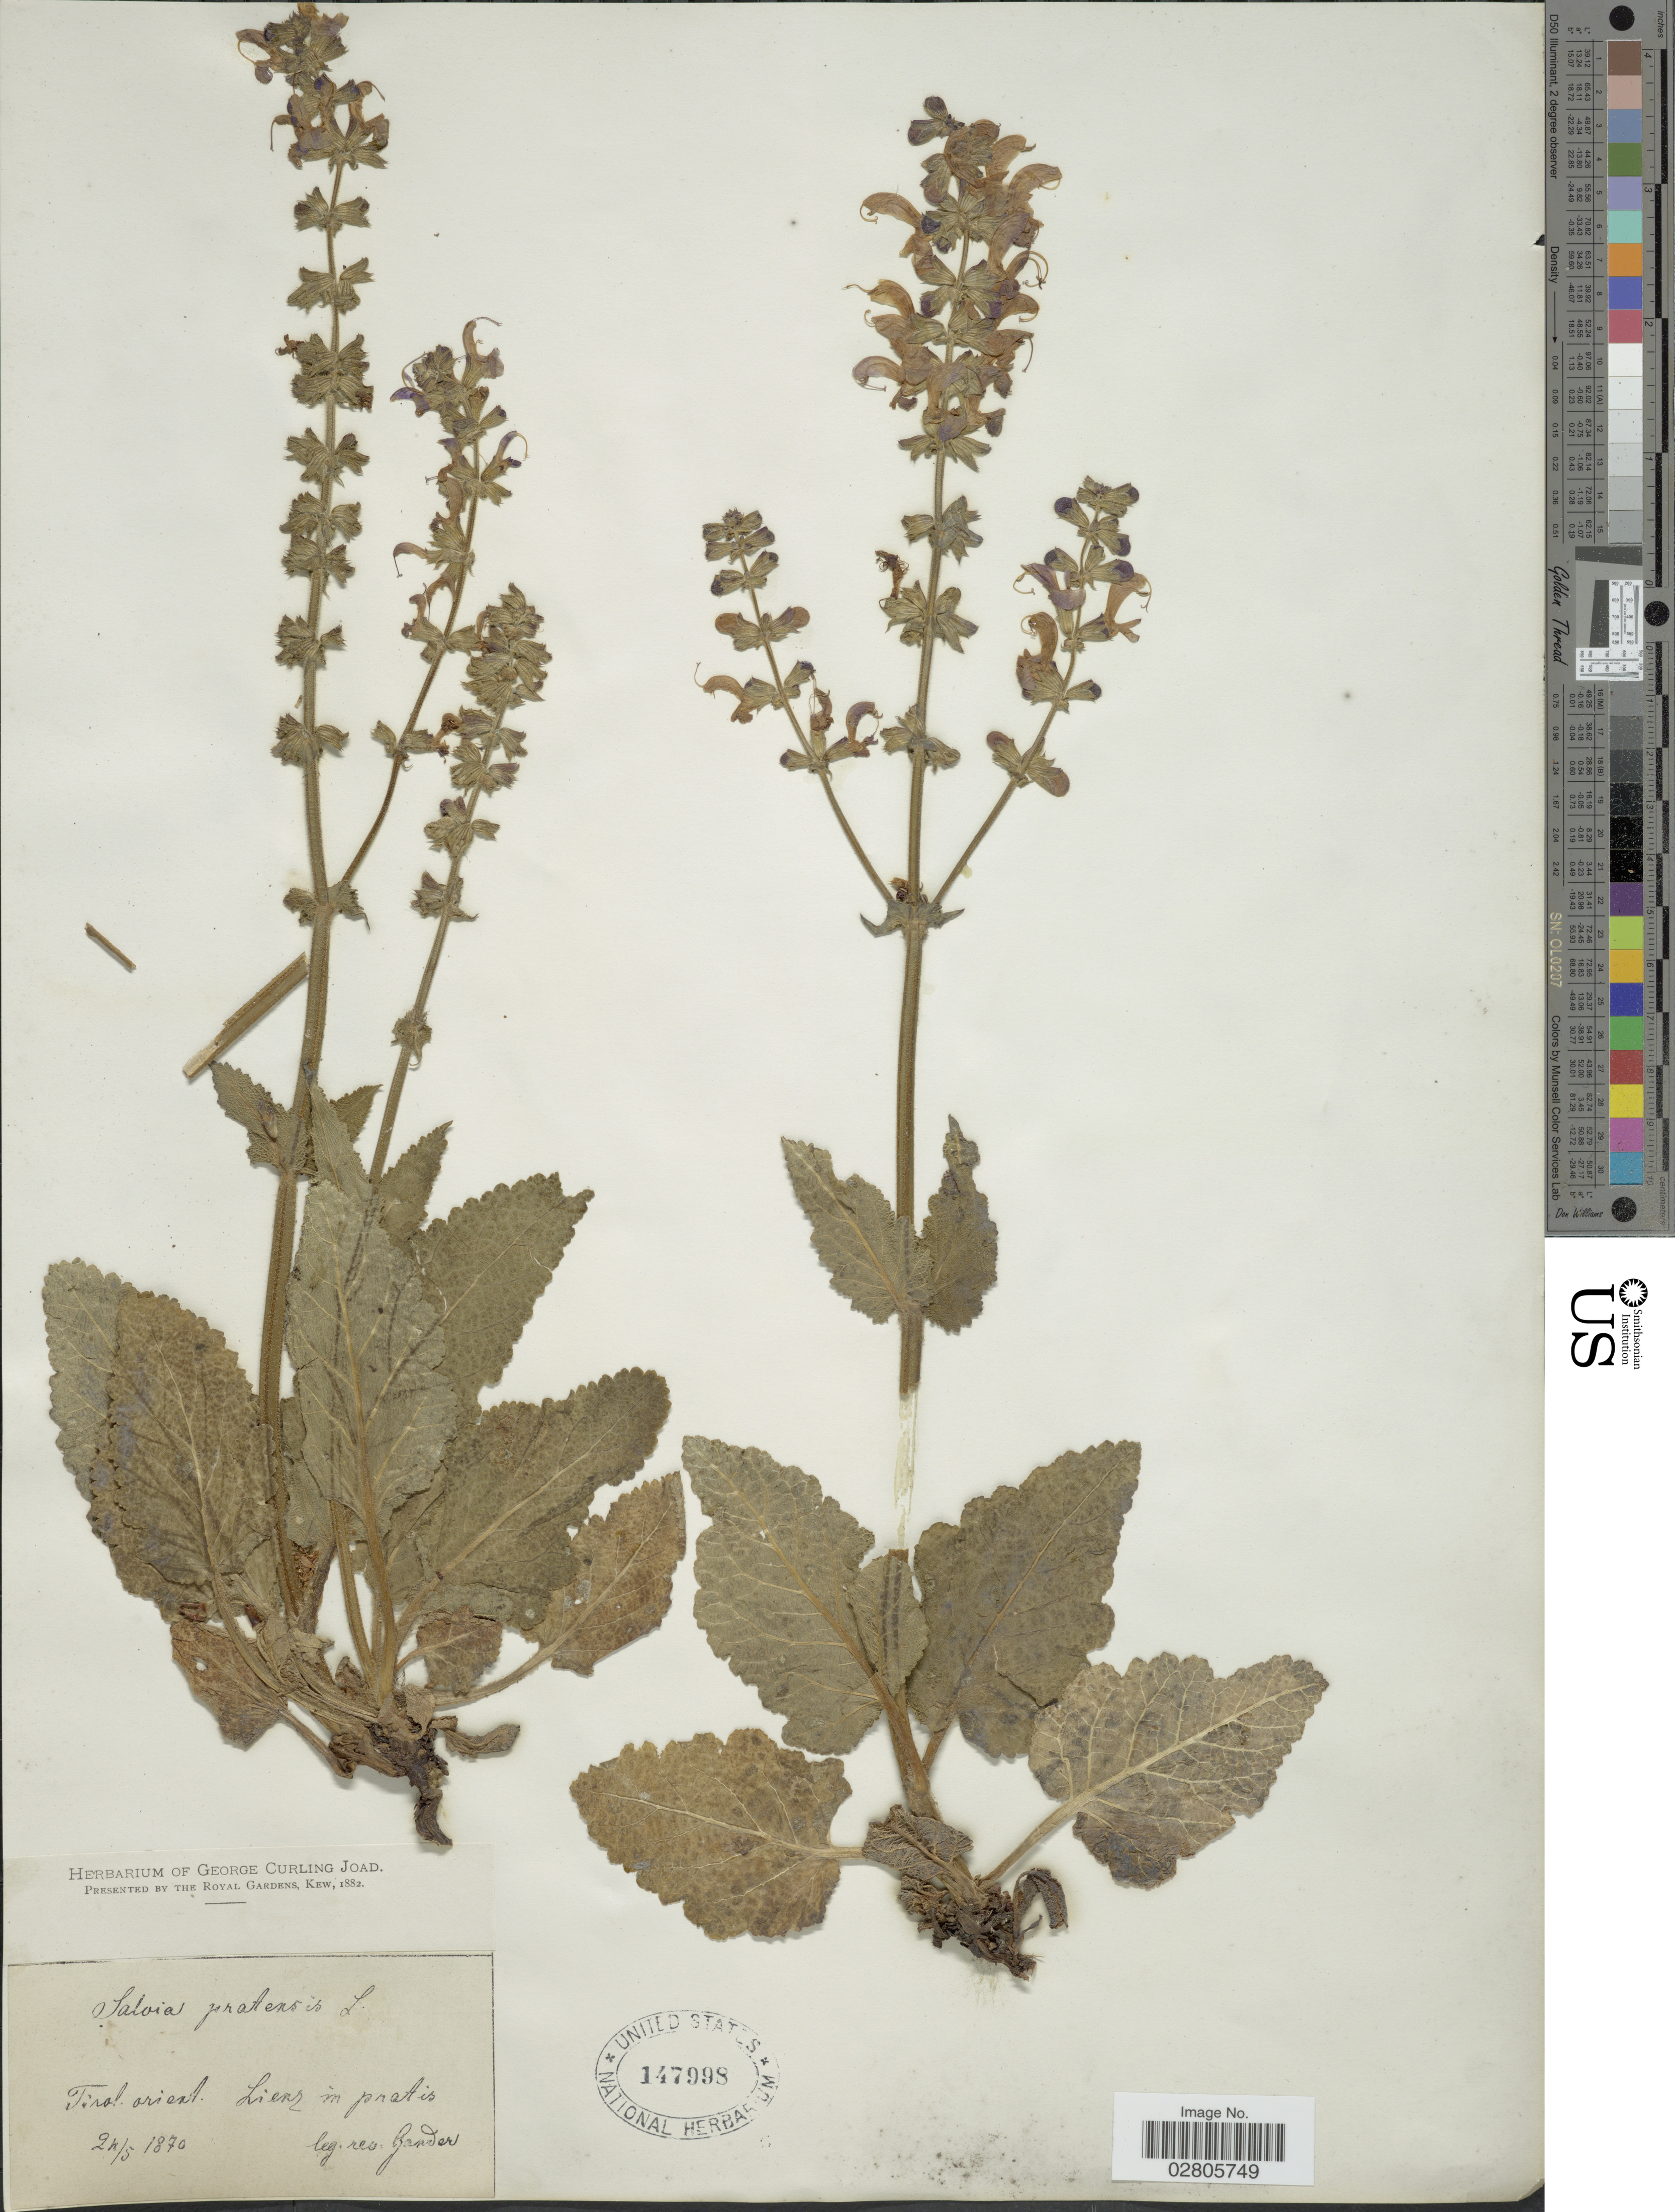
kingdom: Plantae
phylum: Tracheophyta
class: Magnoliopsida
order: Lamiales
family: Lamiaceae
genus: Salvia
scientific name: Salvia pratensis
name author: L.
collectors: Gander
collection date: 1870-05-24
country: Austria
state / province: Tirol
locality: Tirol orient. Lienz in pratis.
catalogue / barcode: US 147998